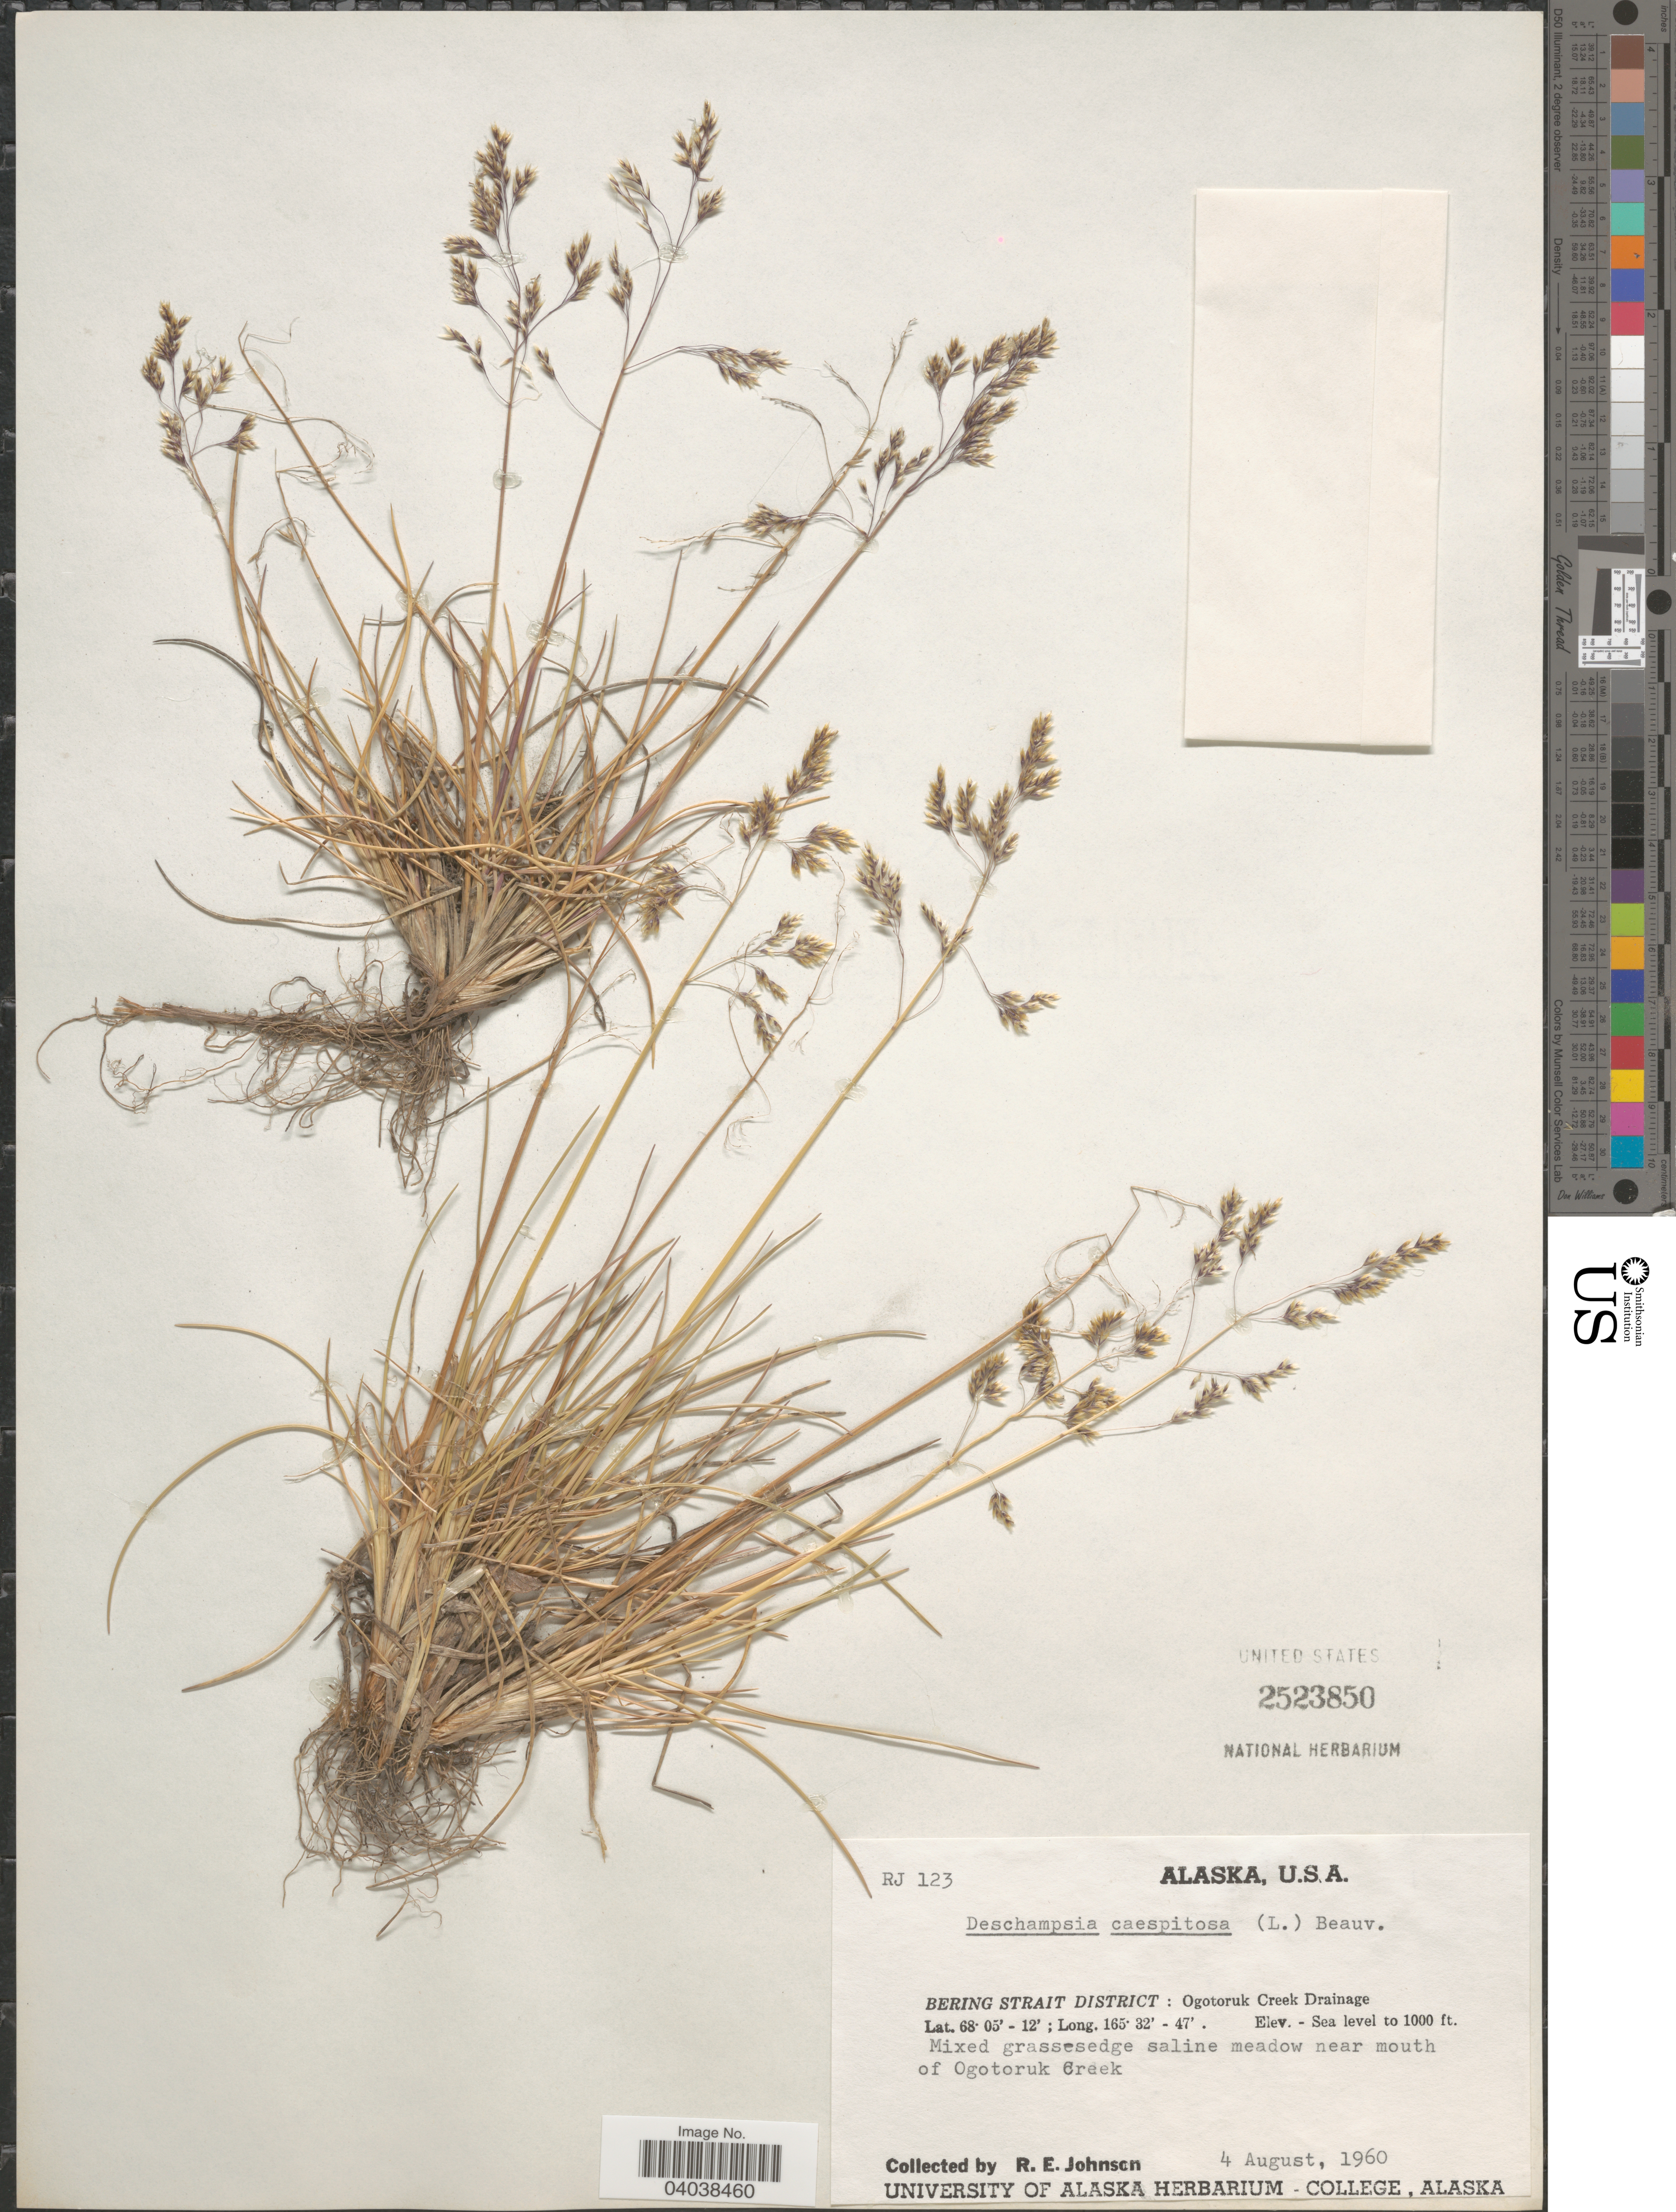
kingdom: Plantae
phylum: Tracheophyta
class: Liliopsida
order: Poales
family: Poaceae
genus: Deschampsia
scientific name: Deschampsia cespitosa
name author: (L.) P. Beauv.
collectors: R. Johnson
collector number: RJ 123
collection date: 1960-08-04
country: United States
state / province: Alaska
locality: Bering Strait District: Ogotoruk Creek Drainage. mixes grassesedge saline meadow near mouth of Ogotoruk Creek.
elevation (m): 0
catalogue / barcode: US 2523850